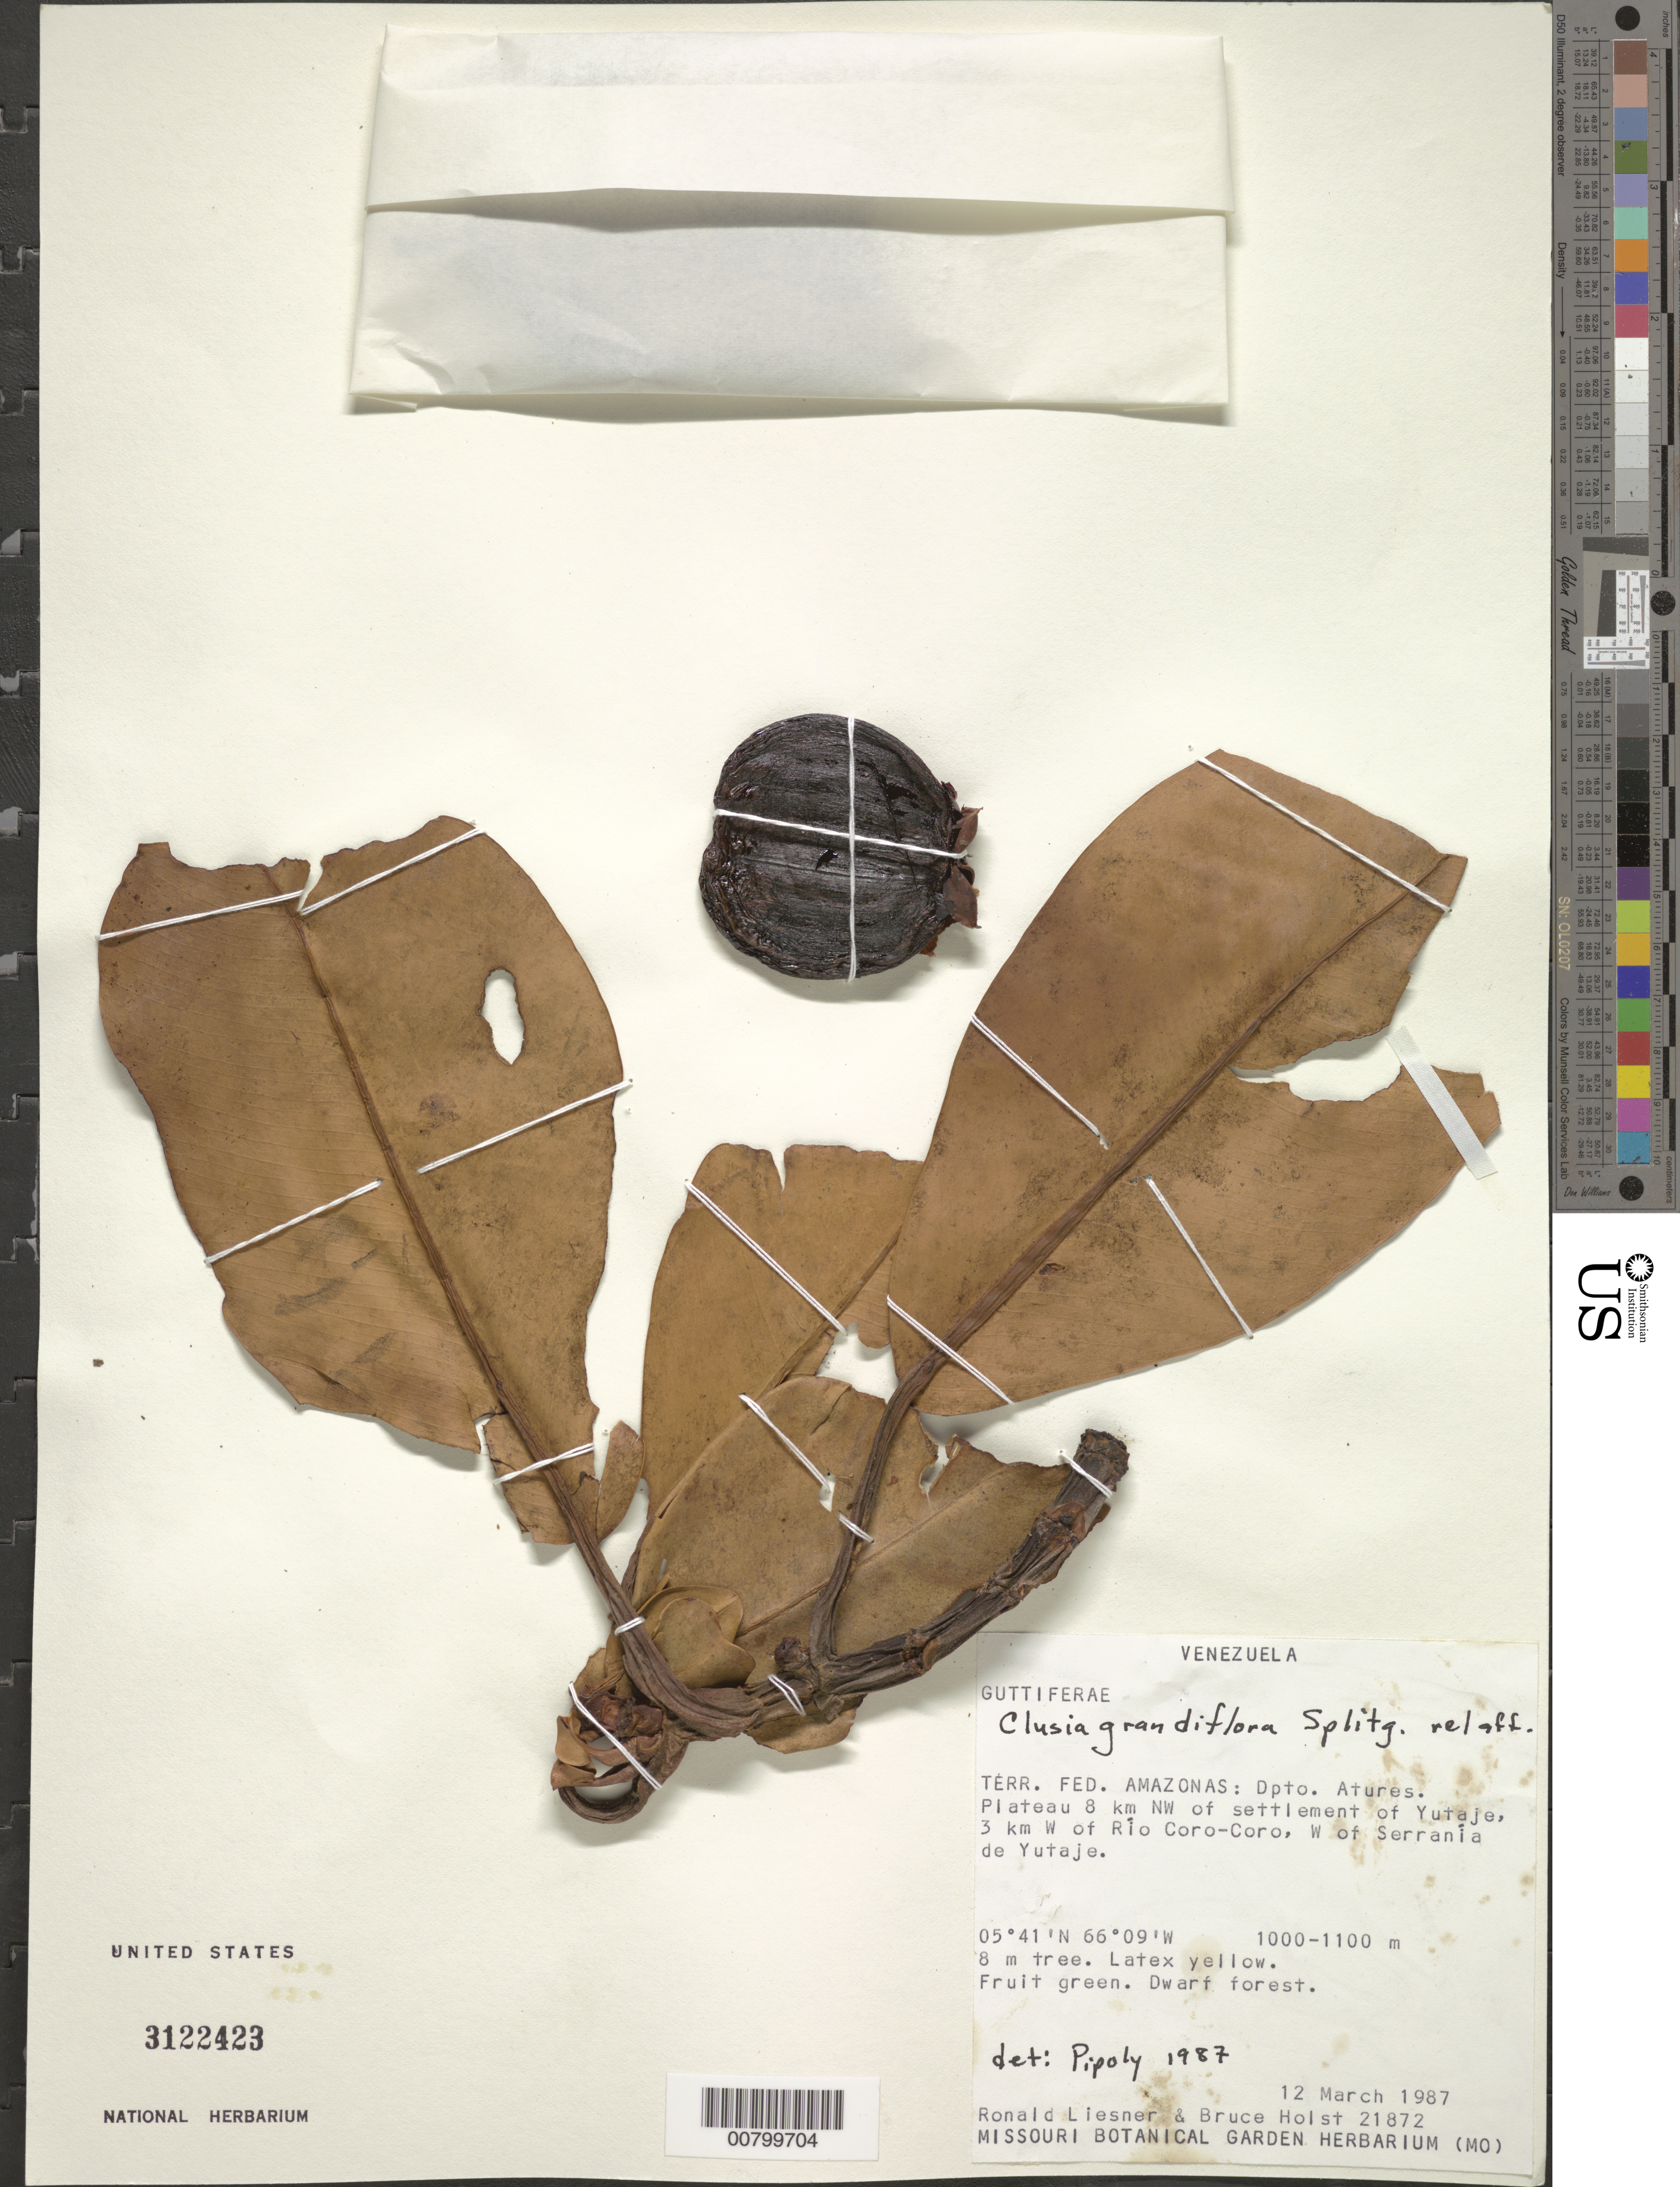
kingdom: Plantae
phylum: Tracheophyta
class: Magnoliopsida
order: Malpighiales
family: Clusiaceae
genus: Clusia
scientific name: Clusia grandiflora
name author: Splitg.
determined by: Pipoly, J. J., III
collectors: R. L. Liesner & B. Holst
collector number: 21872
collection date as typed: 12-Mar-87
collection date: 1987-03-12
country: Venezuela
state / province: Amazonas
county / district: Atures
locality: Yutajé, 8 km NW of settlement, 3 km W of Río Coro-Coro, W of Serrania de Yutajé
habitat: Dwarf forest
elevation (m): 1000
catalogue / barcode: US 3122423